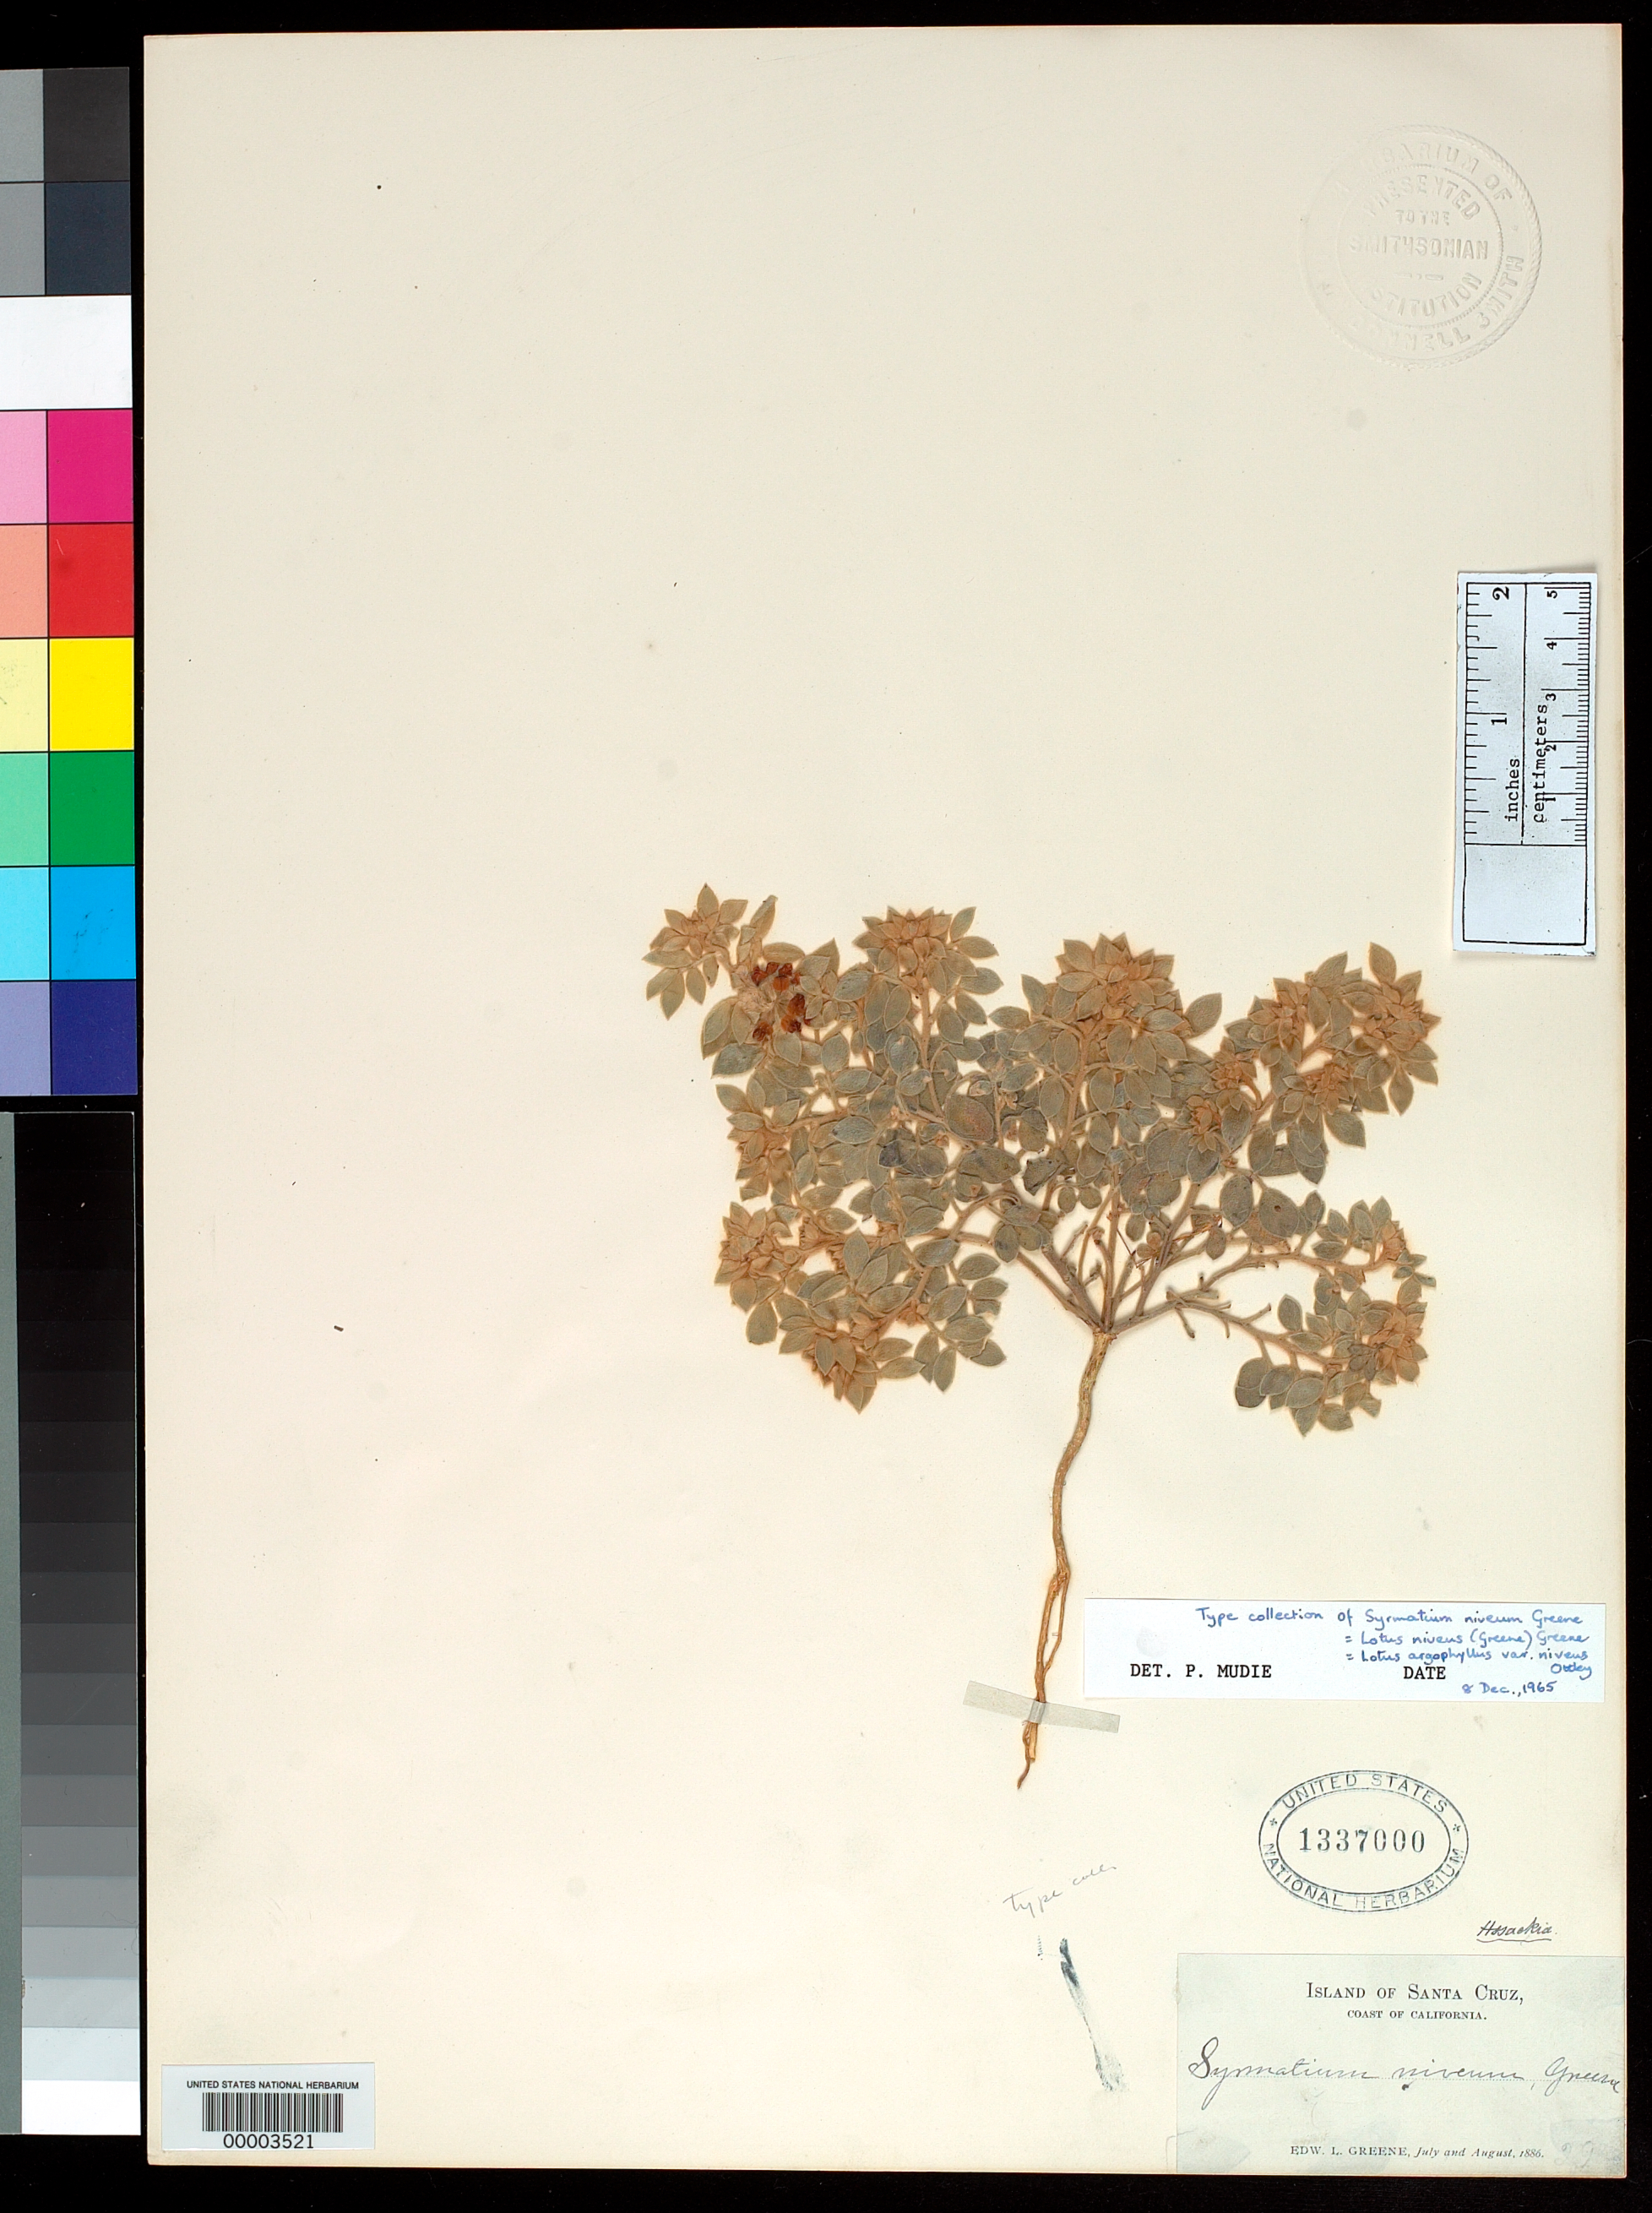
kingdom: Plantae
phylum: Tracheophyta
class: Magnoliopsida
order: Fabales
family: Fabaceae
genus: Syrmatium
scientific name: Syrmatium niveum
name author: Greene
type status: Isotype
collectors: E. L. Greene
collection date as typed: Jul 1886 to -- Aug 1886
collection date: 1886-07/1886-08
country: United States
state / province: California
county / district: Santa Barbara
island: Santa Cruz Island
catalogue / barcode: US 1377000